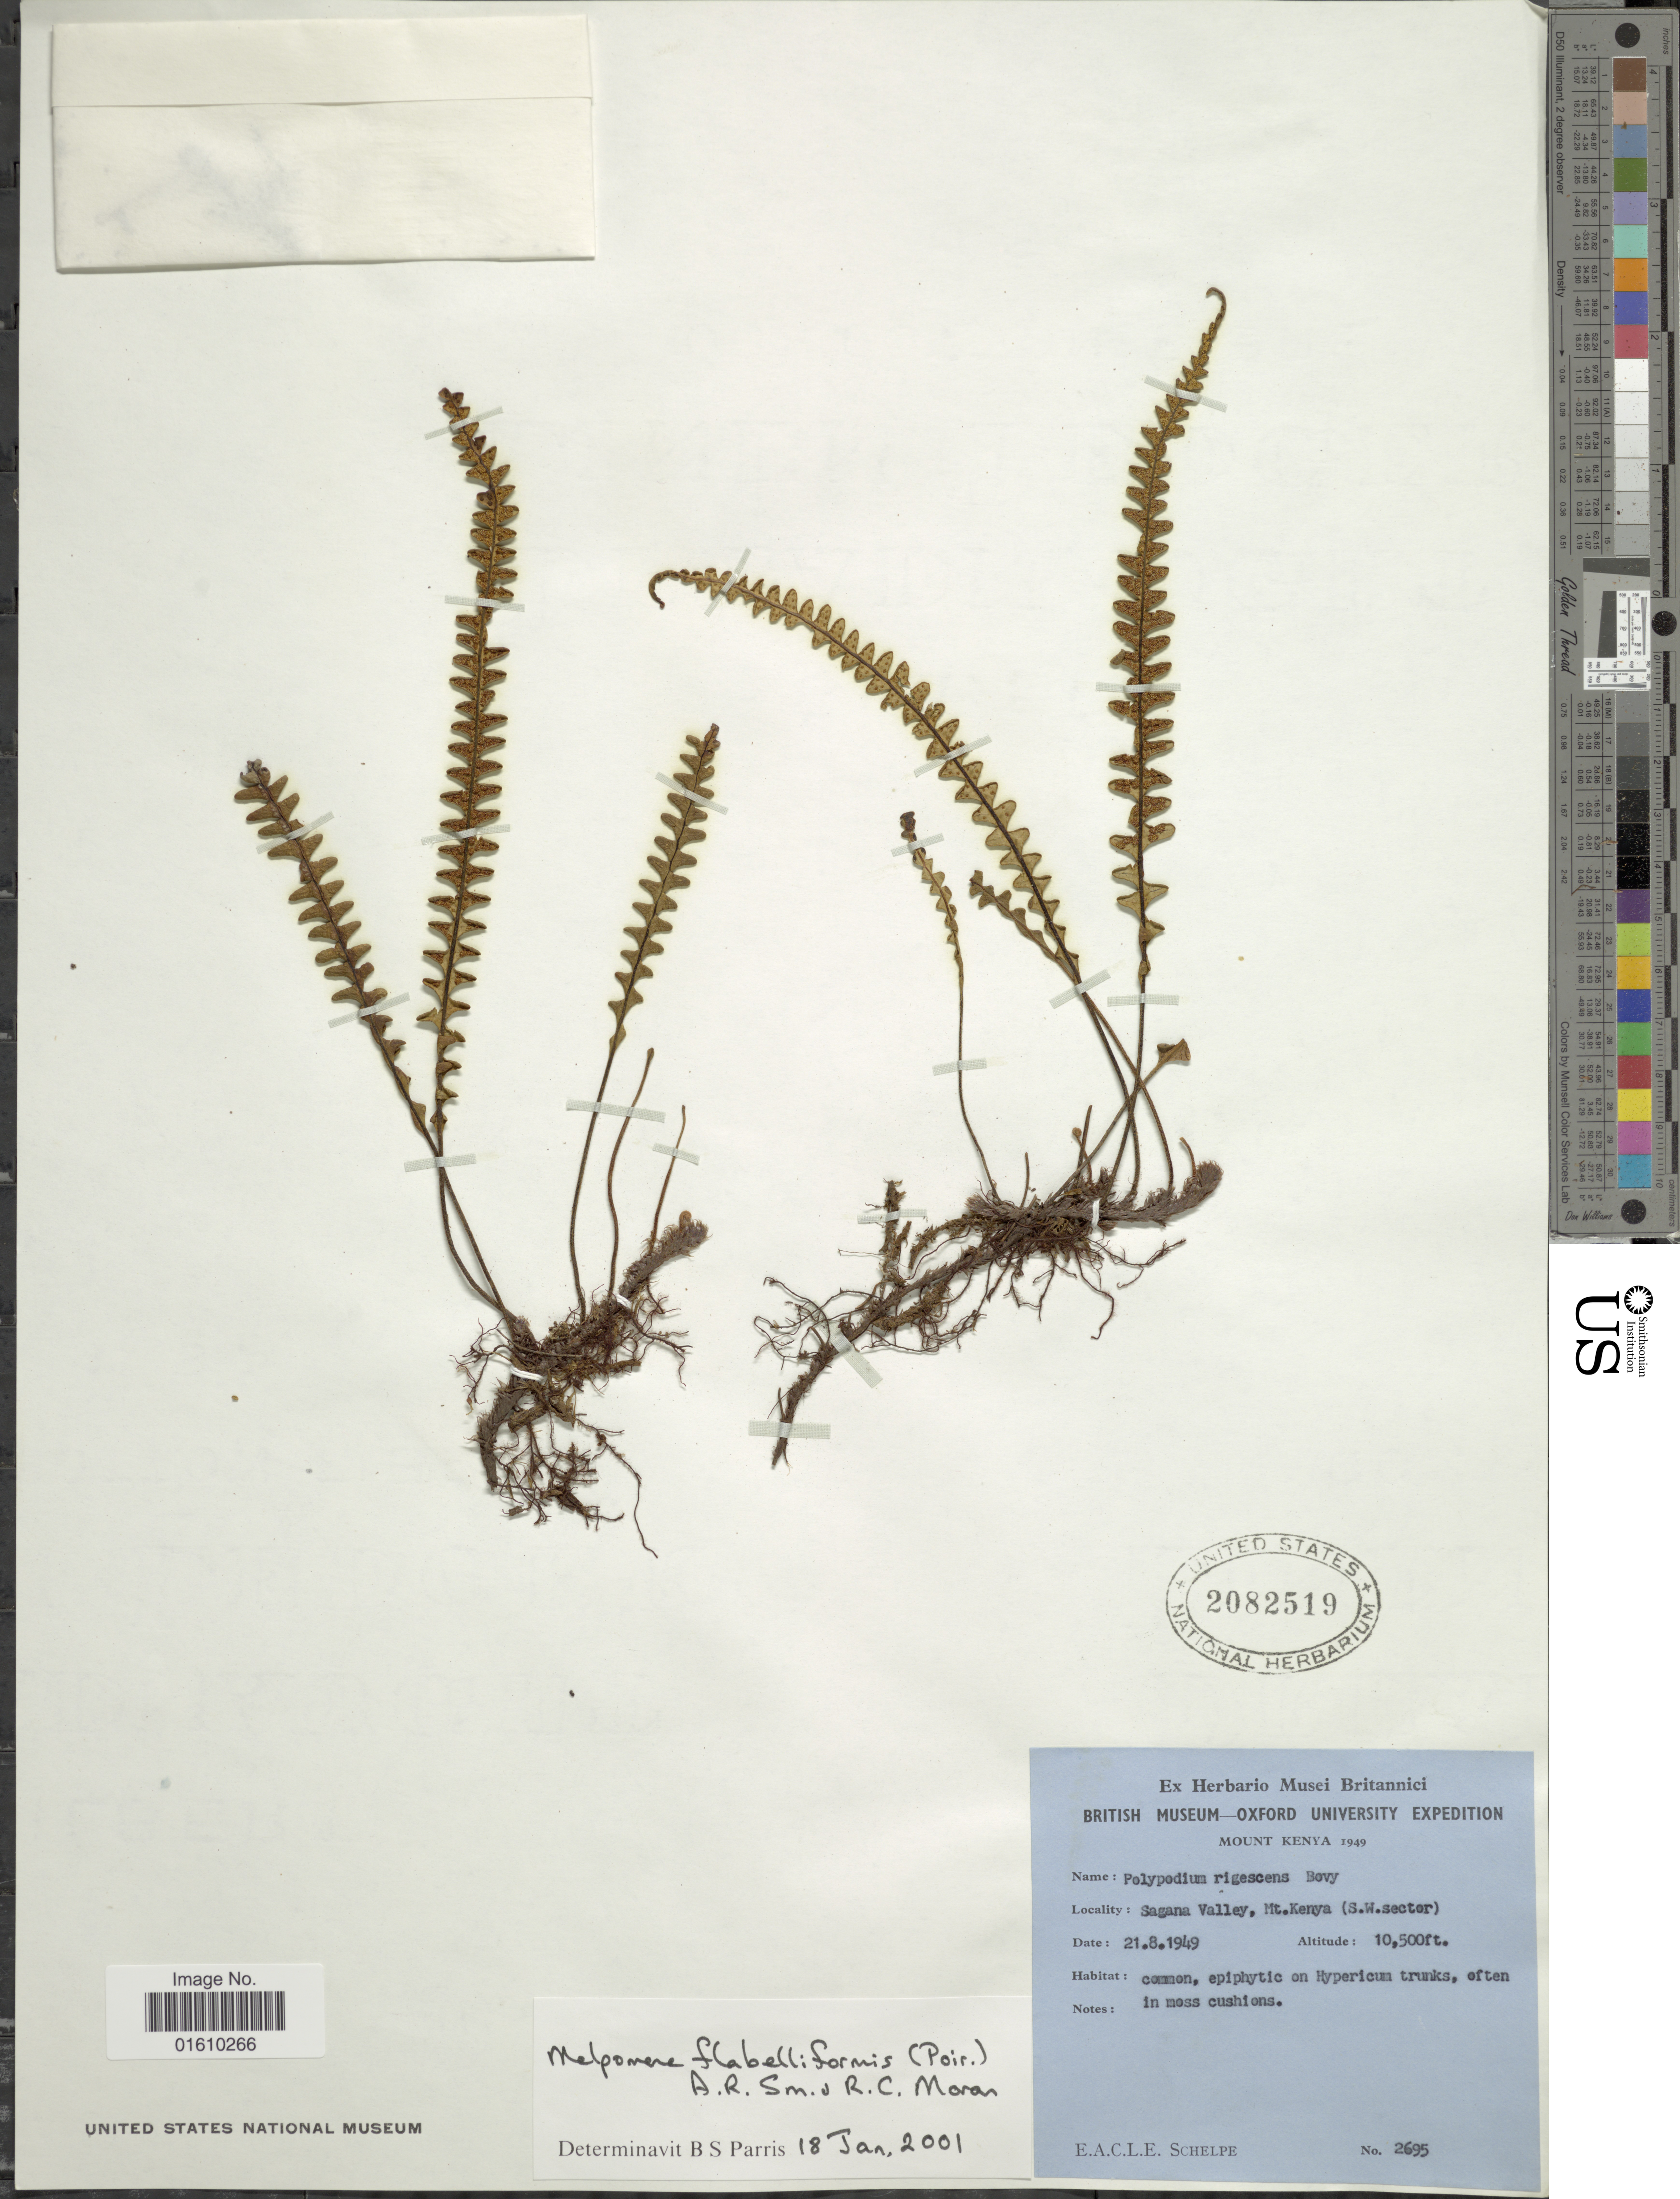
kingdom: Plantae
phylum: Tracheophyta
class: Polypodiopsida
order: Polypodiales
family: Polypodiaceae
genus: Melpomene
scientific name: Melpomene flabelliformis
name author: (Poir.) A.R. Sm. & R.C. Moran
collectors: E. A. C. L. E. Schelpe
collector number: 2695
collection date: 1949-08-21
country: Kenya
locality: Sagana Valley, Mt. Kenya (S.W. secter)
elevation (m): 3200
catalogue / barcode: US 2082519